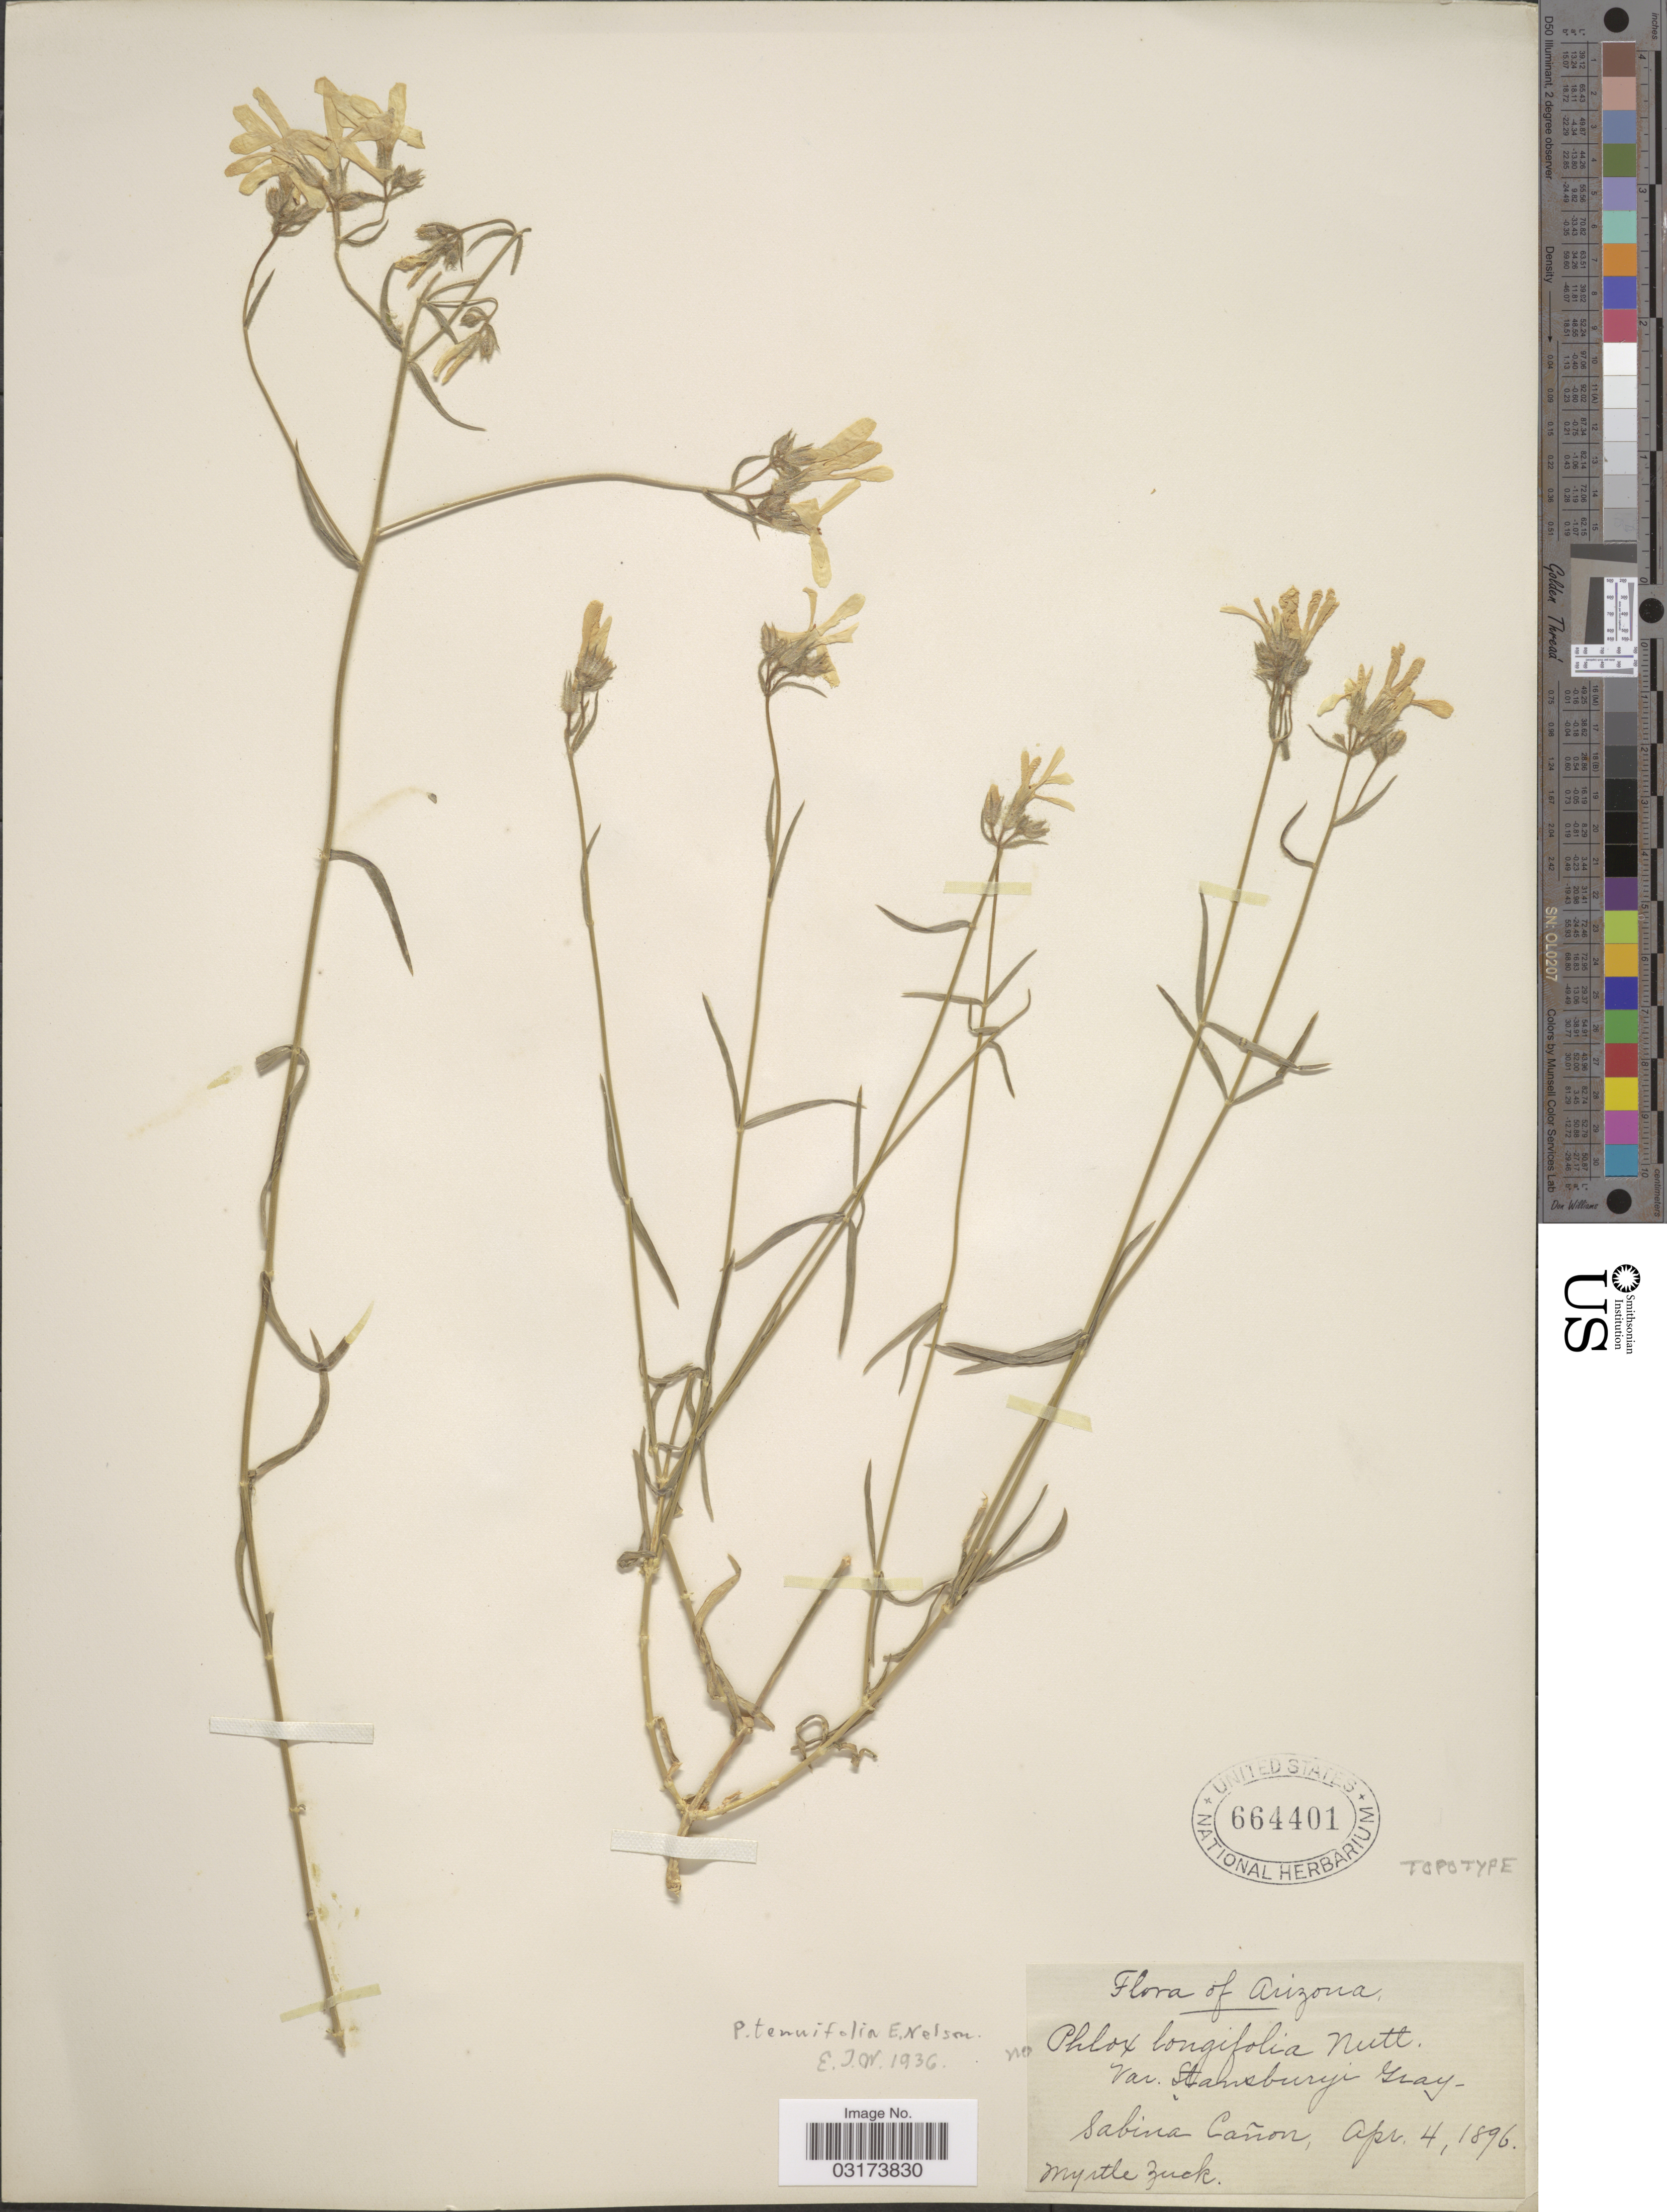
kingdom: Plantae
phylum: Tracheophyta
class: Magnoliopsida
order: Ericales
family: Polemoniaceae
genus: Phlox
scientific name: Phlox tenuifolia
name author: E.E. Nelson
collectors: M. Zuck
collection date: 1896-04-04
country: United States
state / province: Arizona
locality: Sabino Cañon.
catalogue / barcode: US 664401